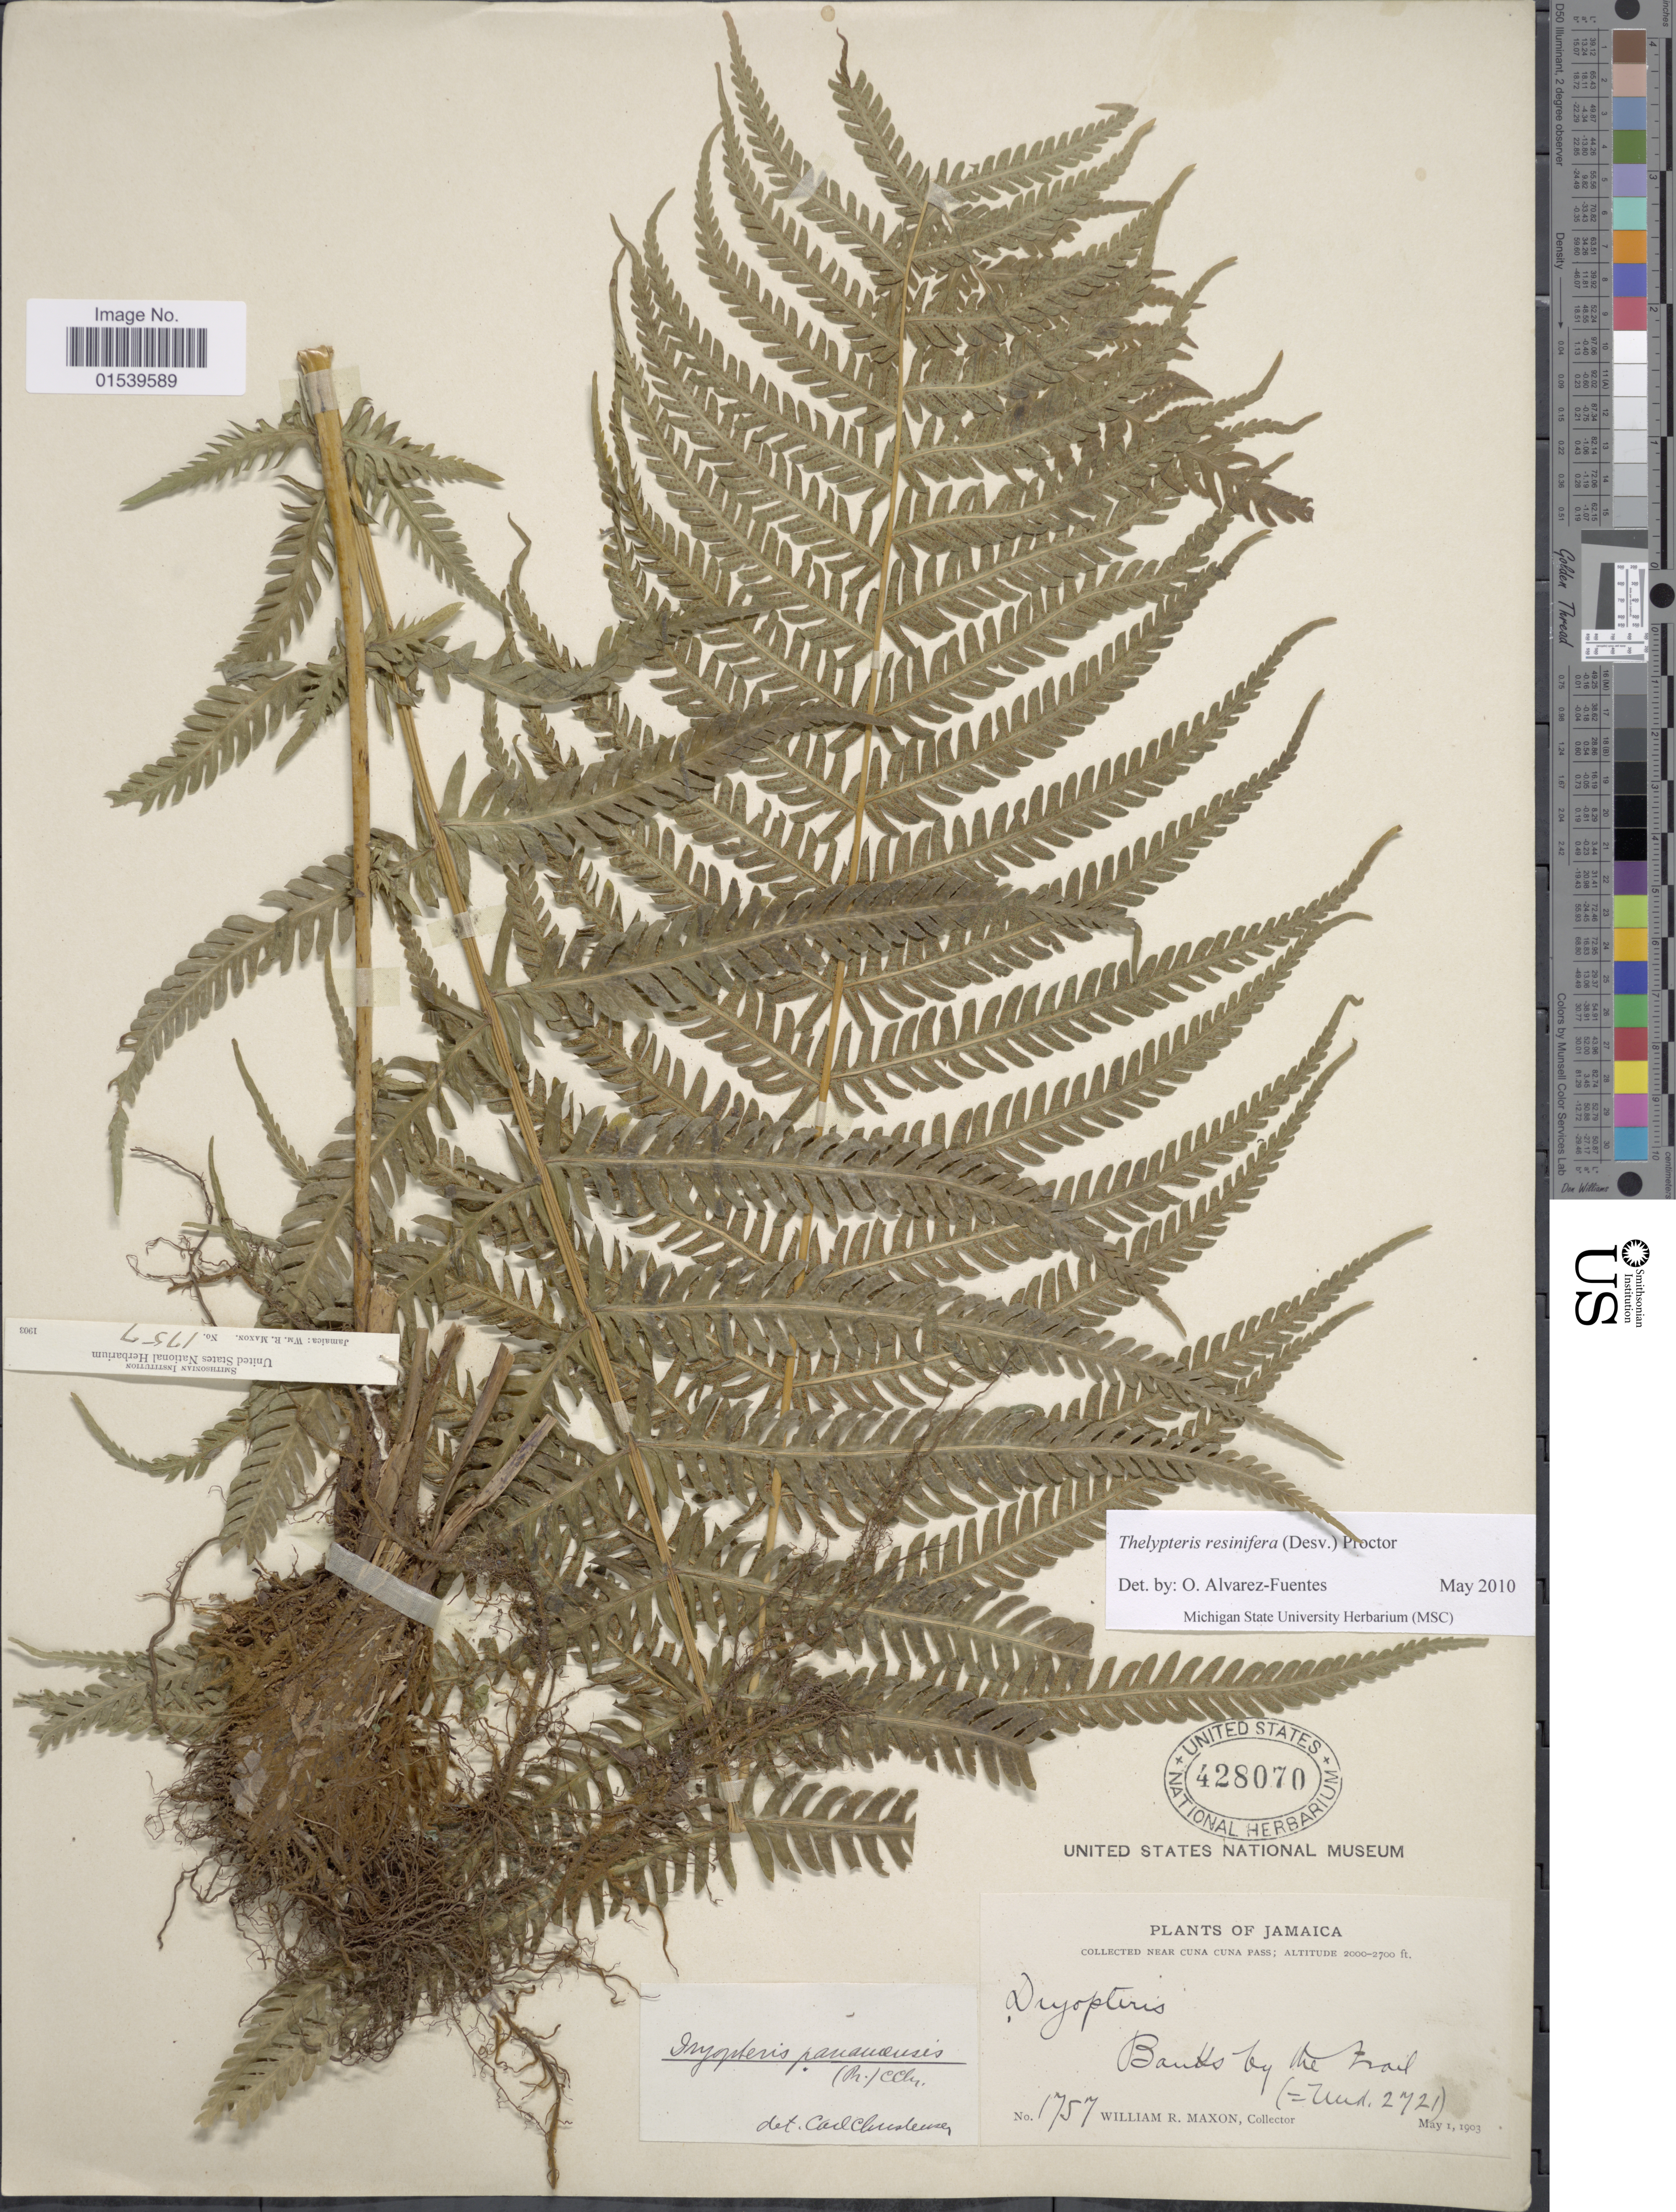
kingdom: Plantae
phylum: Tracheophyta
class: Polypodiopsida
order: Polypodiales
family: Thelypteridaceae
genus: Amauropelta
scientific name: Amauropelta resinifera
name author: (Desv.) Pic. Serm.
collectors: W. R. Maxon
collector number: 1757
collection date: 1903-05-01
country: Jamaica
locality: Near Cuna Cuna Pass, banks by the trail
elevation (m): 610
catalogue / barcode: US 428070